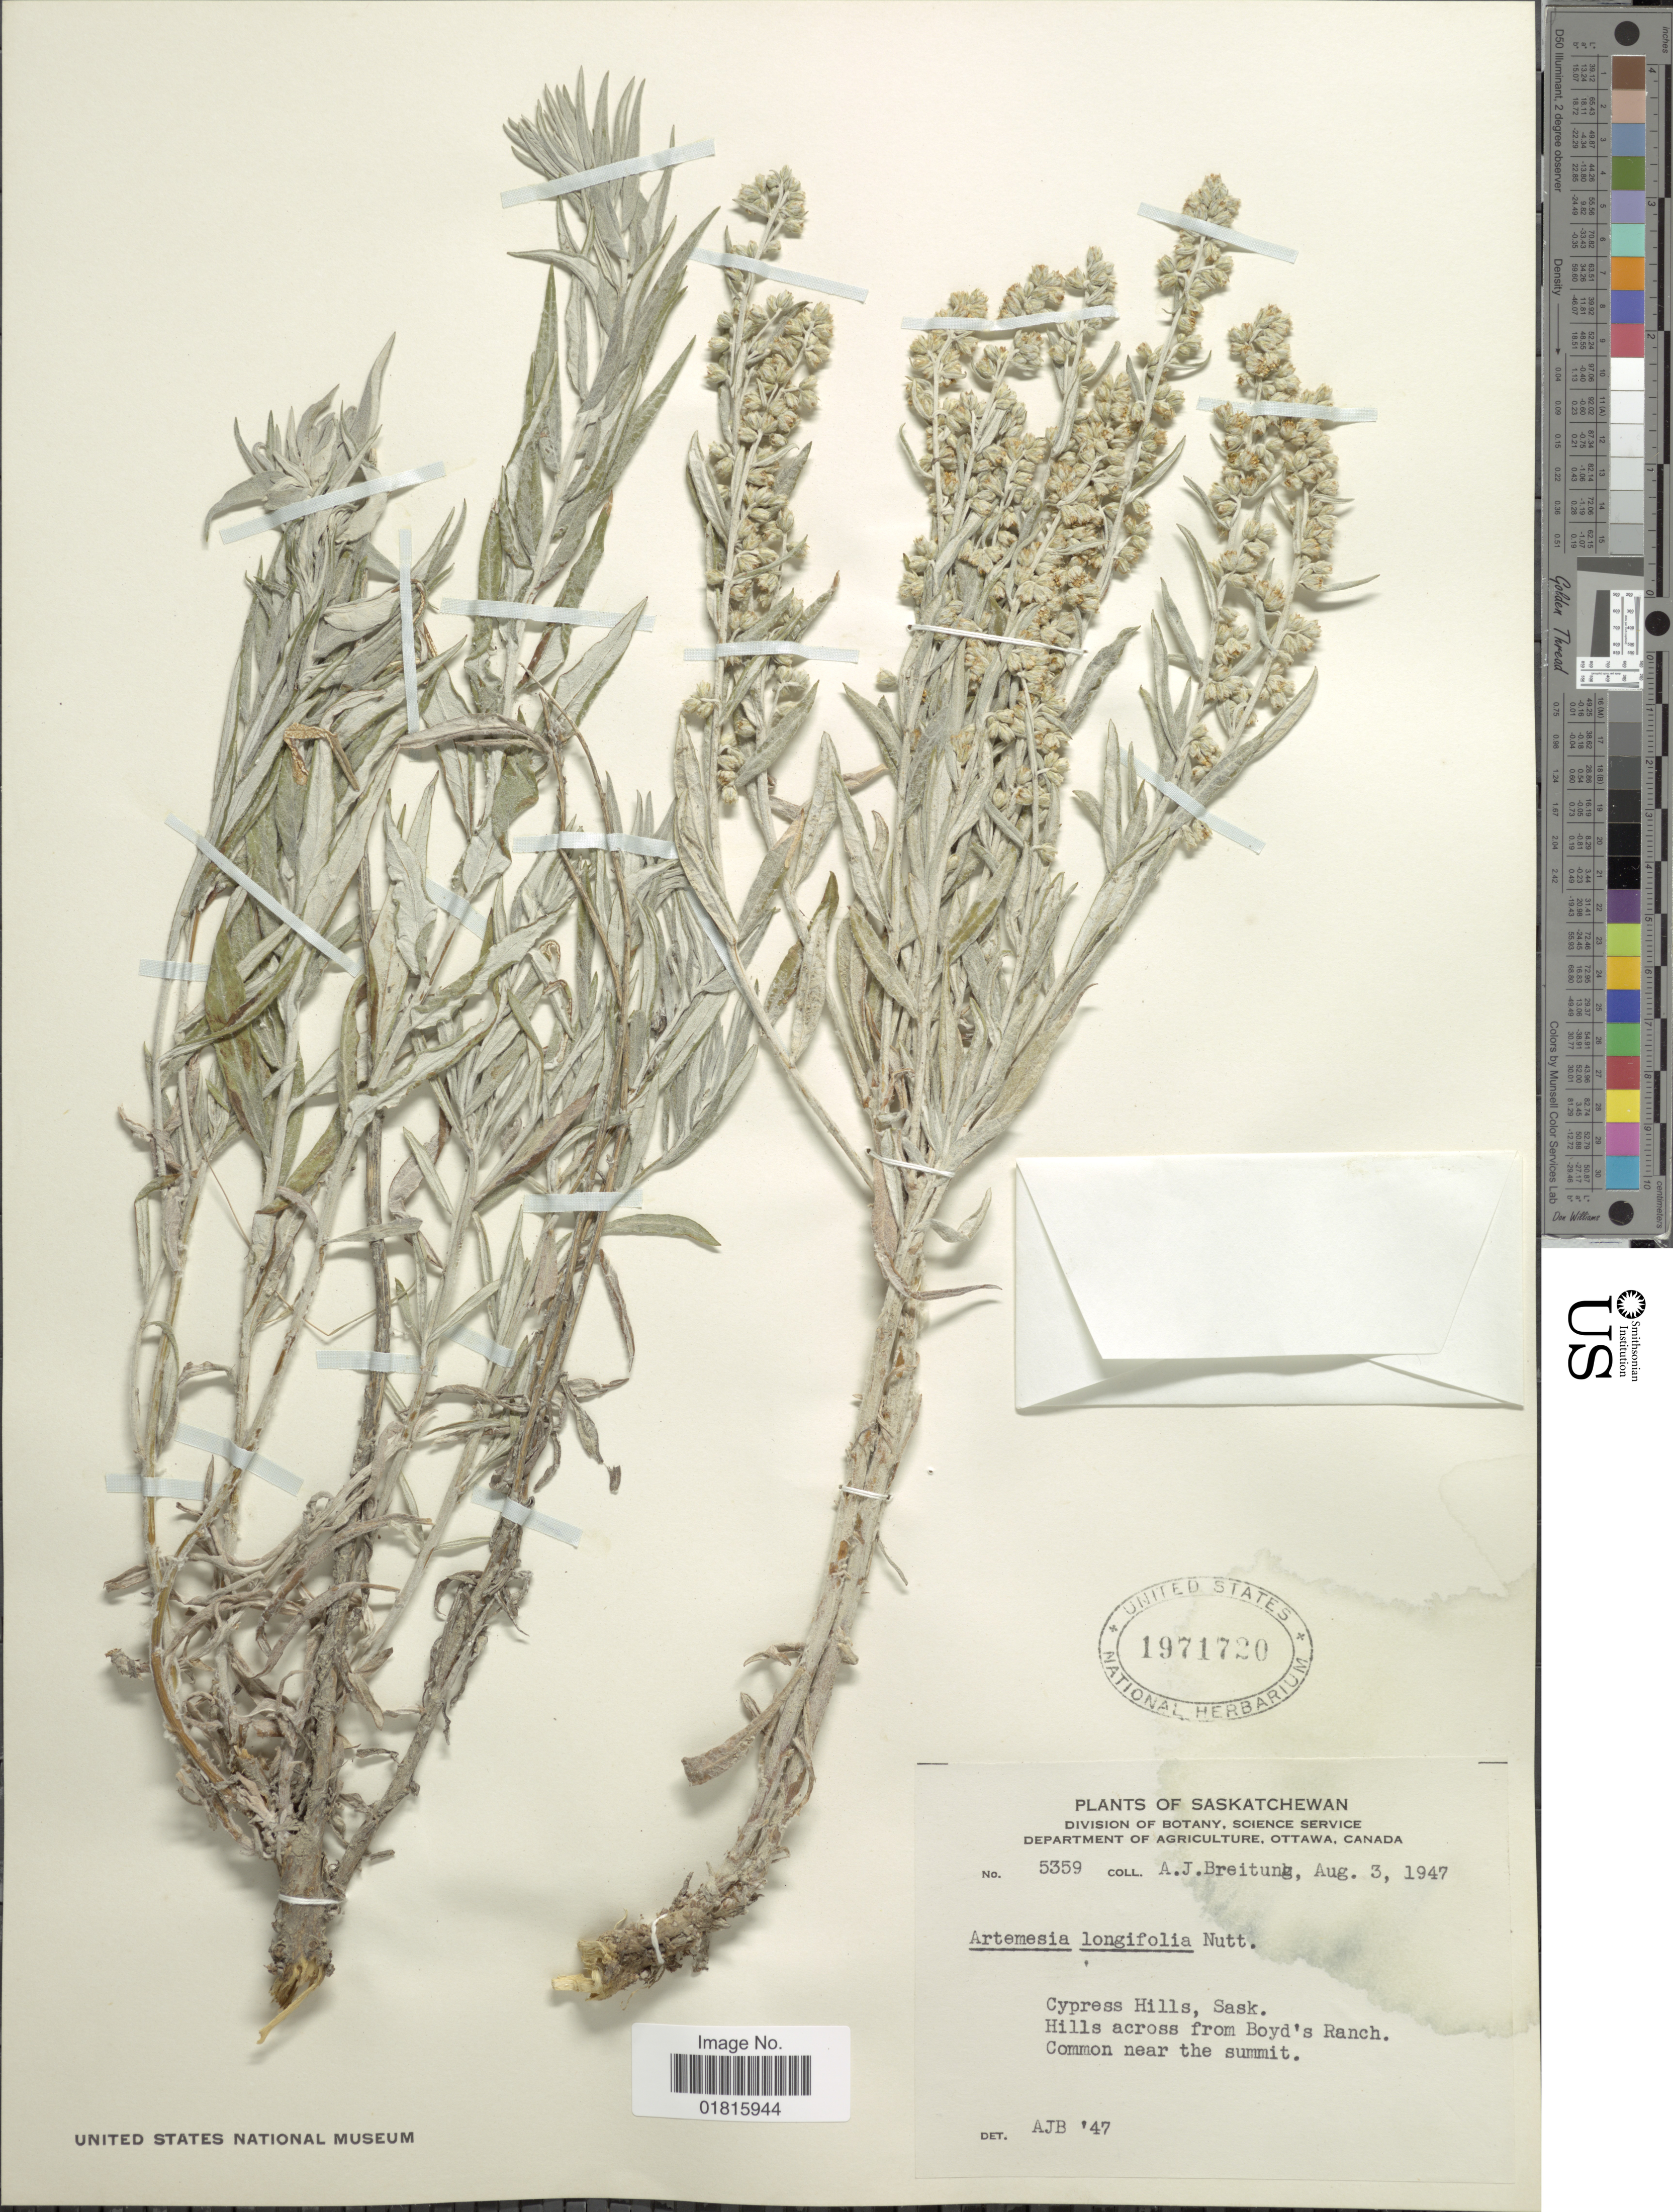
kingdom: Plantae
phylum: Tracheophyta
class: Magnoliopsida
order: Asterales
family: Asteraceae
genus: Artemisia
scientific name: Artemisia longifolia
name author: Nutt.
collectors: A. Breitung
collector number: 5359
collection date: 1947-08-03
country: Canada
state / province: Saskatchewan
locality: Cypress Hills, Sask. Hills across from Boyd's Ranch. Common near the summit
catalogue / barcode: US 1971720